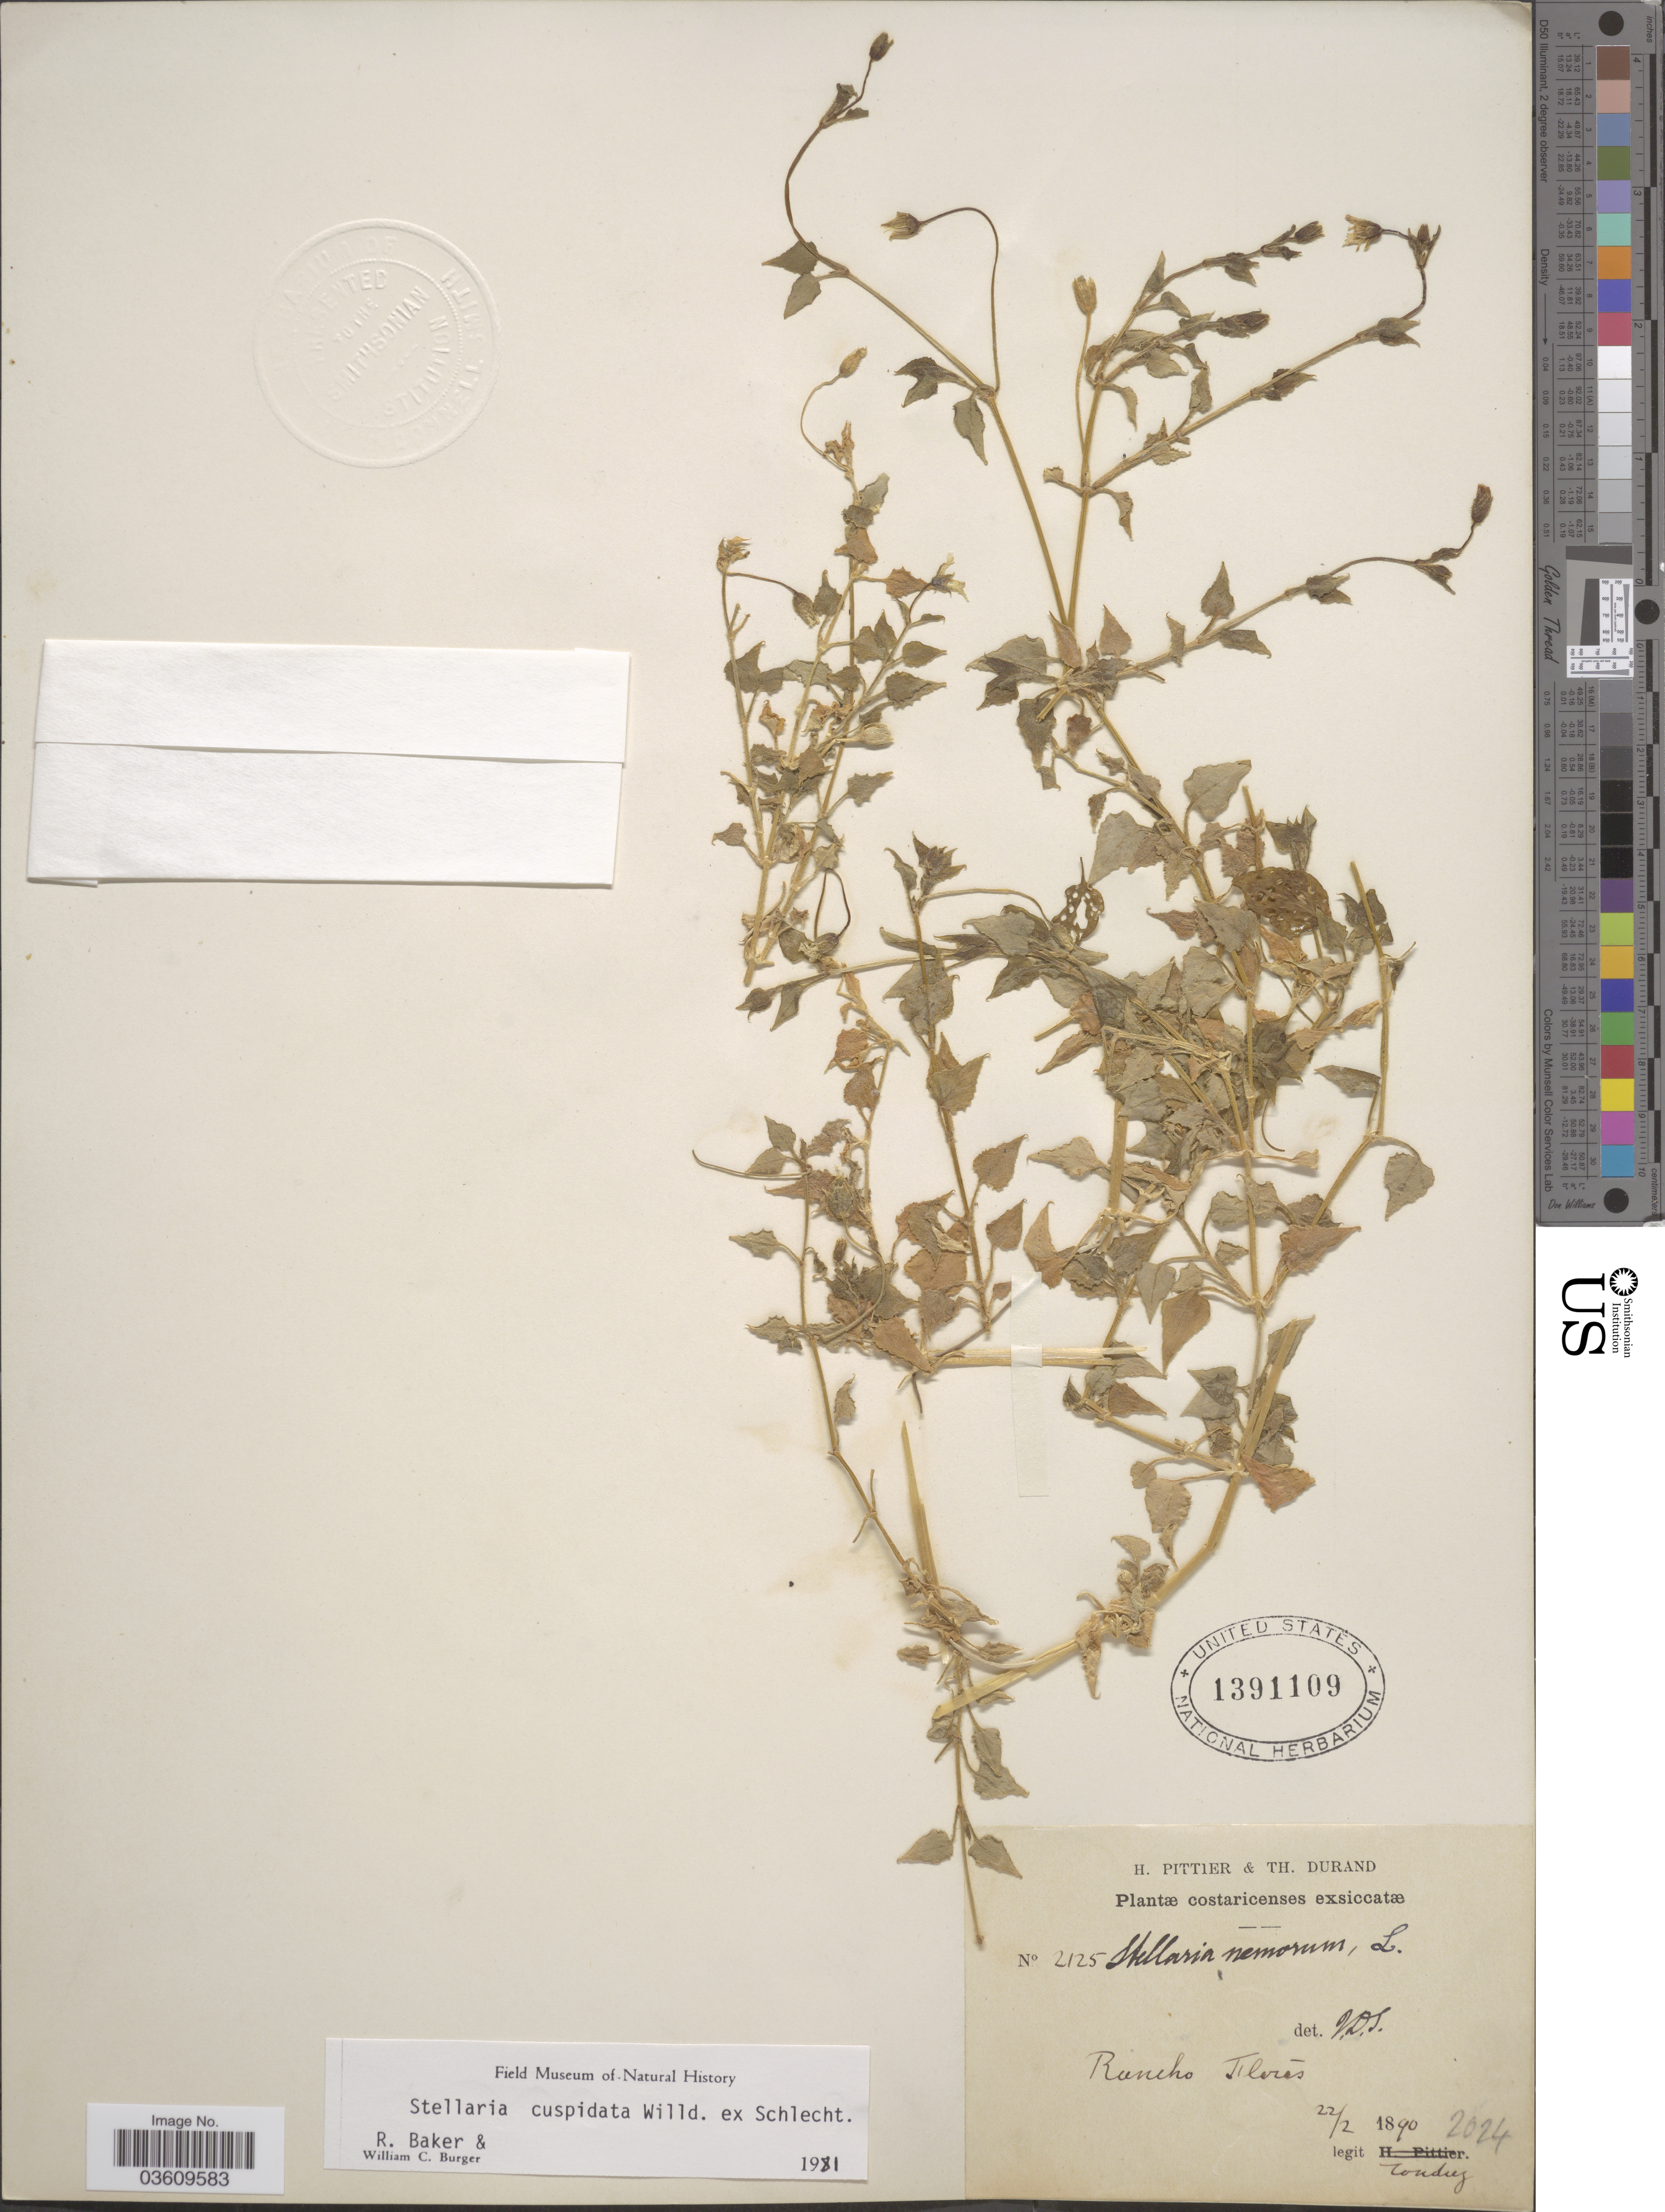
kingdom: Plantae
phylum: Tracheophyta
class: Magnoliopsida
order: Caryophyllales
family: Caryophyllaceae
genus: Stellaria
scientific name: Stellaria cuspidata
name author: Willd. ex Schltdl.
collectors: Tonduz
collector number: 2125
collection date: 1890-02-22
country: Costa Rica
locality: Rancho Florés.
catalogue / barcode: US 1391109